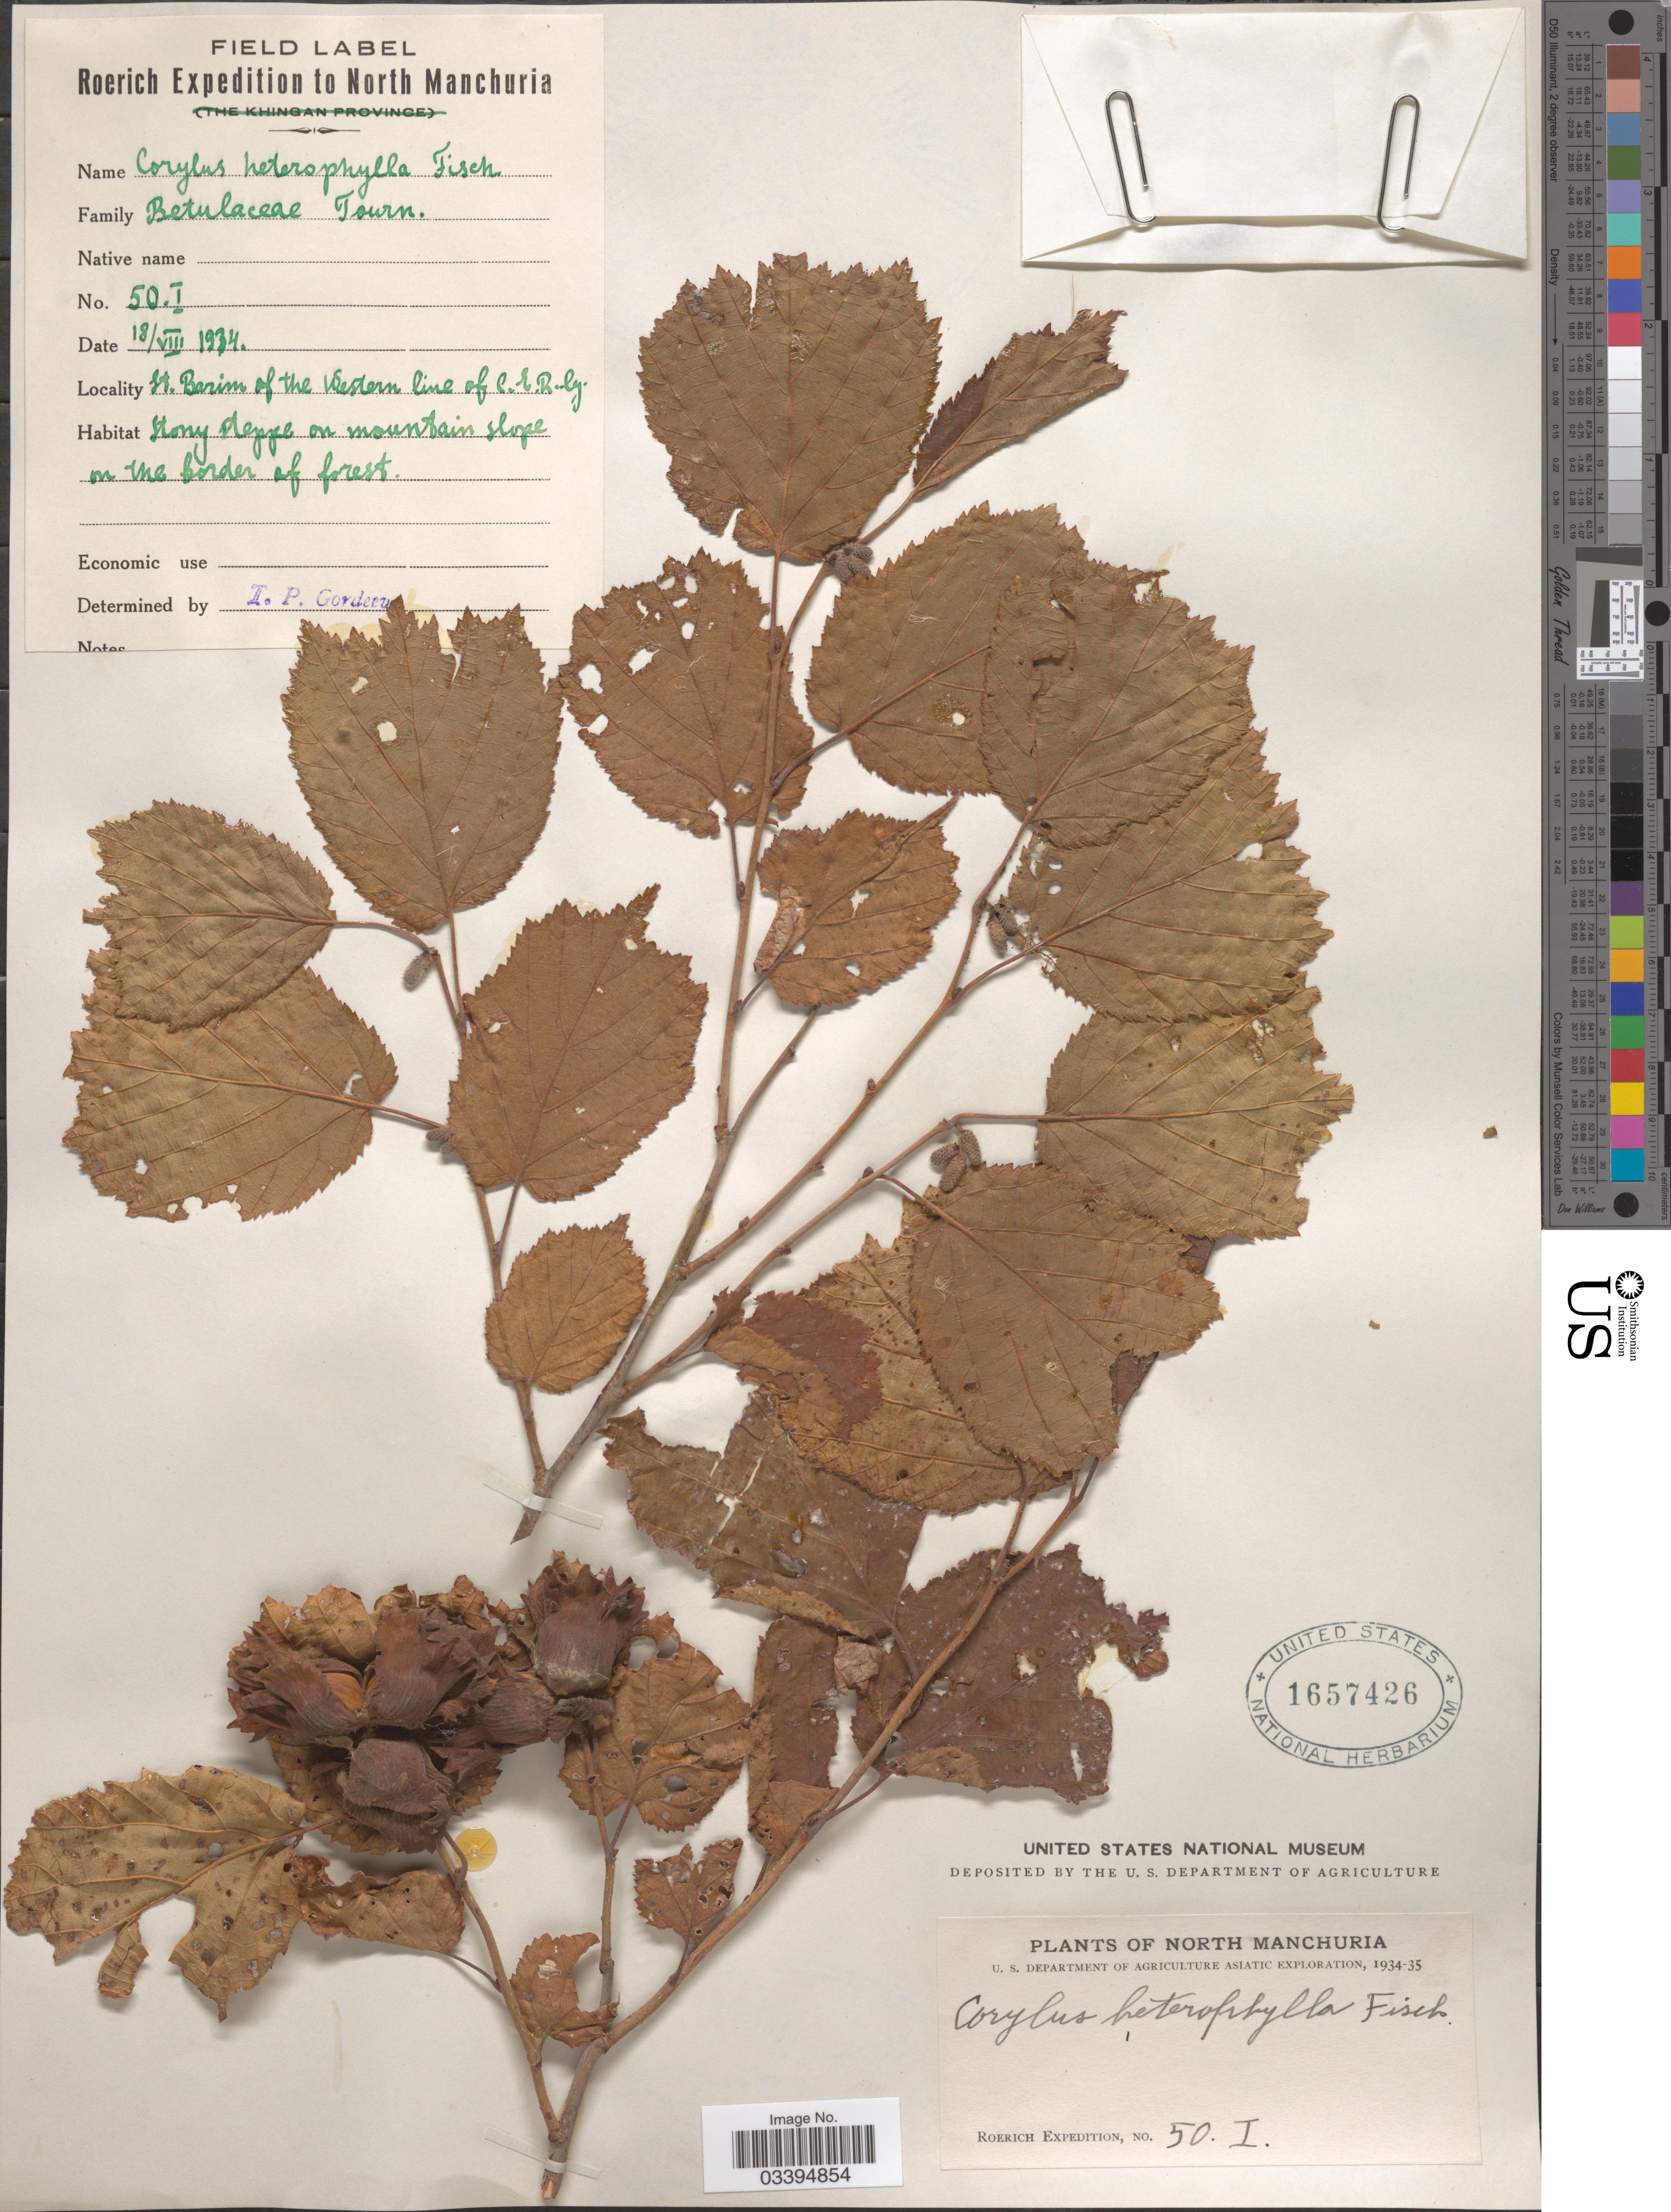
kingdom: Plantae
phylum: Tracheophyta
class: Magnoliopsida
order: Fagales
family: Betulaceae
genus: Corylus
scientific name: Corylus heterophylla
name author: Fisch. ex Trautv.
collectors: Roerich Expedition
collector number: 50I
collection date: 1934-08-18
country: China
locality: North Manchuria. St. Berim of the Western line of C.E.R.G.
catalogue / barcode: US 1657426